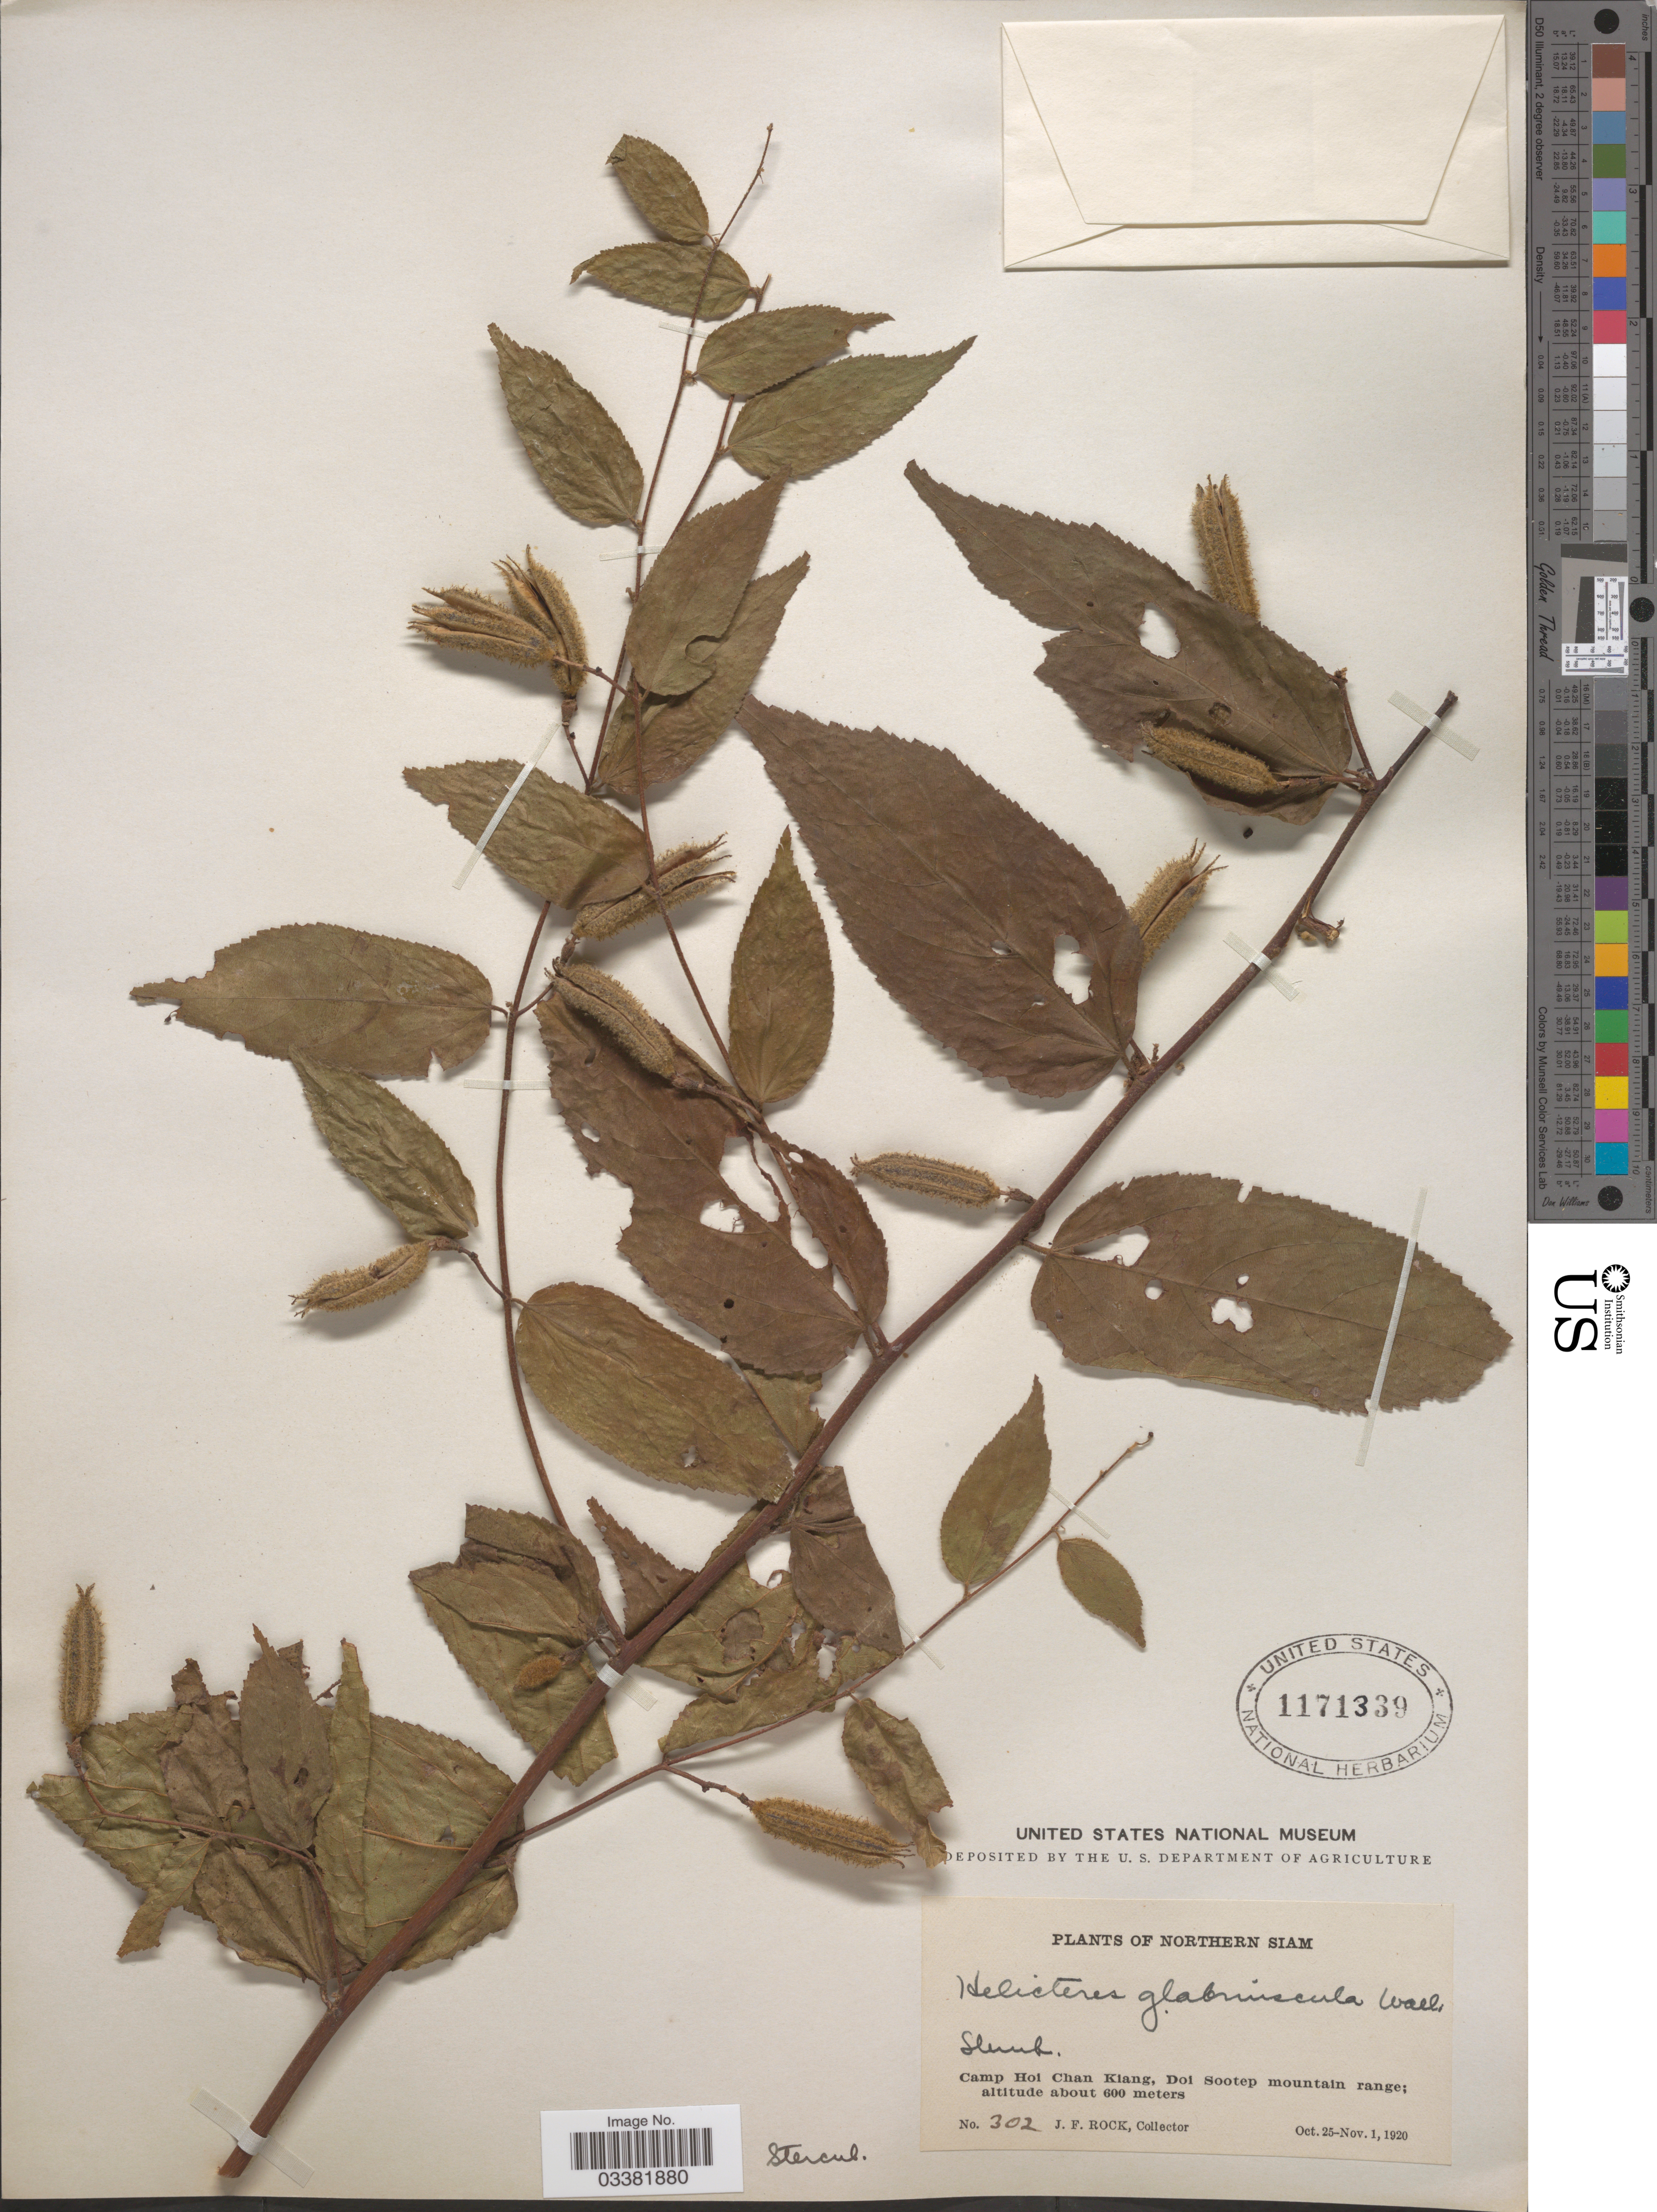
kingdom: Plantae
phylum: Tracheophyta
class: Magnoliopsida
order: Malvales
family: Malvaceae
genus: Helicteres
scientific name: Helicteres glabriuscula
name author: Wall.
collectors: J. Rock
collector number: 302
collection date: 1920-10-25/1920-11-01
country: Thailand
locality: Northern Siam. Camp Hoi Chan Kiang, Doi Sootep mountain range.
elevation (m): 600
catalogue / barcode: US 1171339